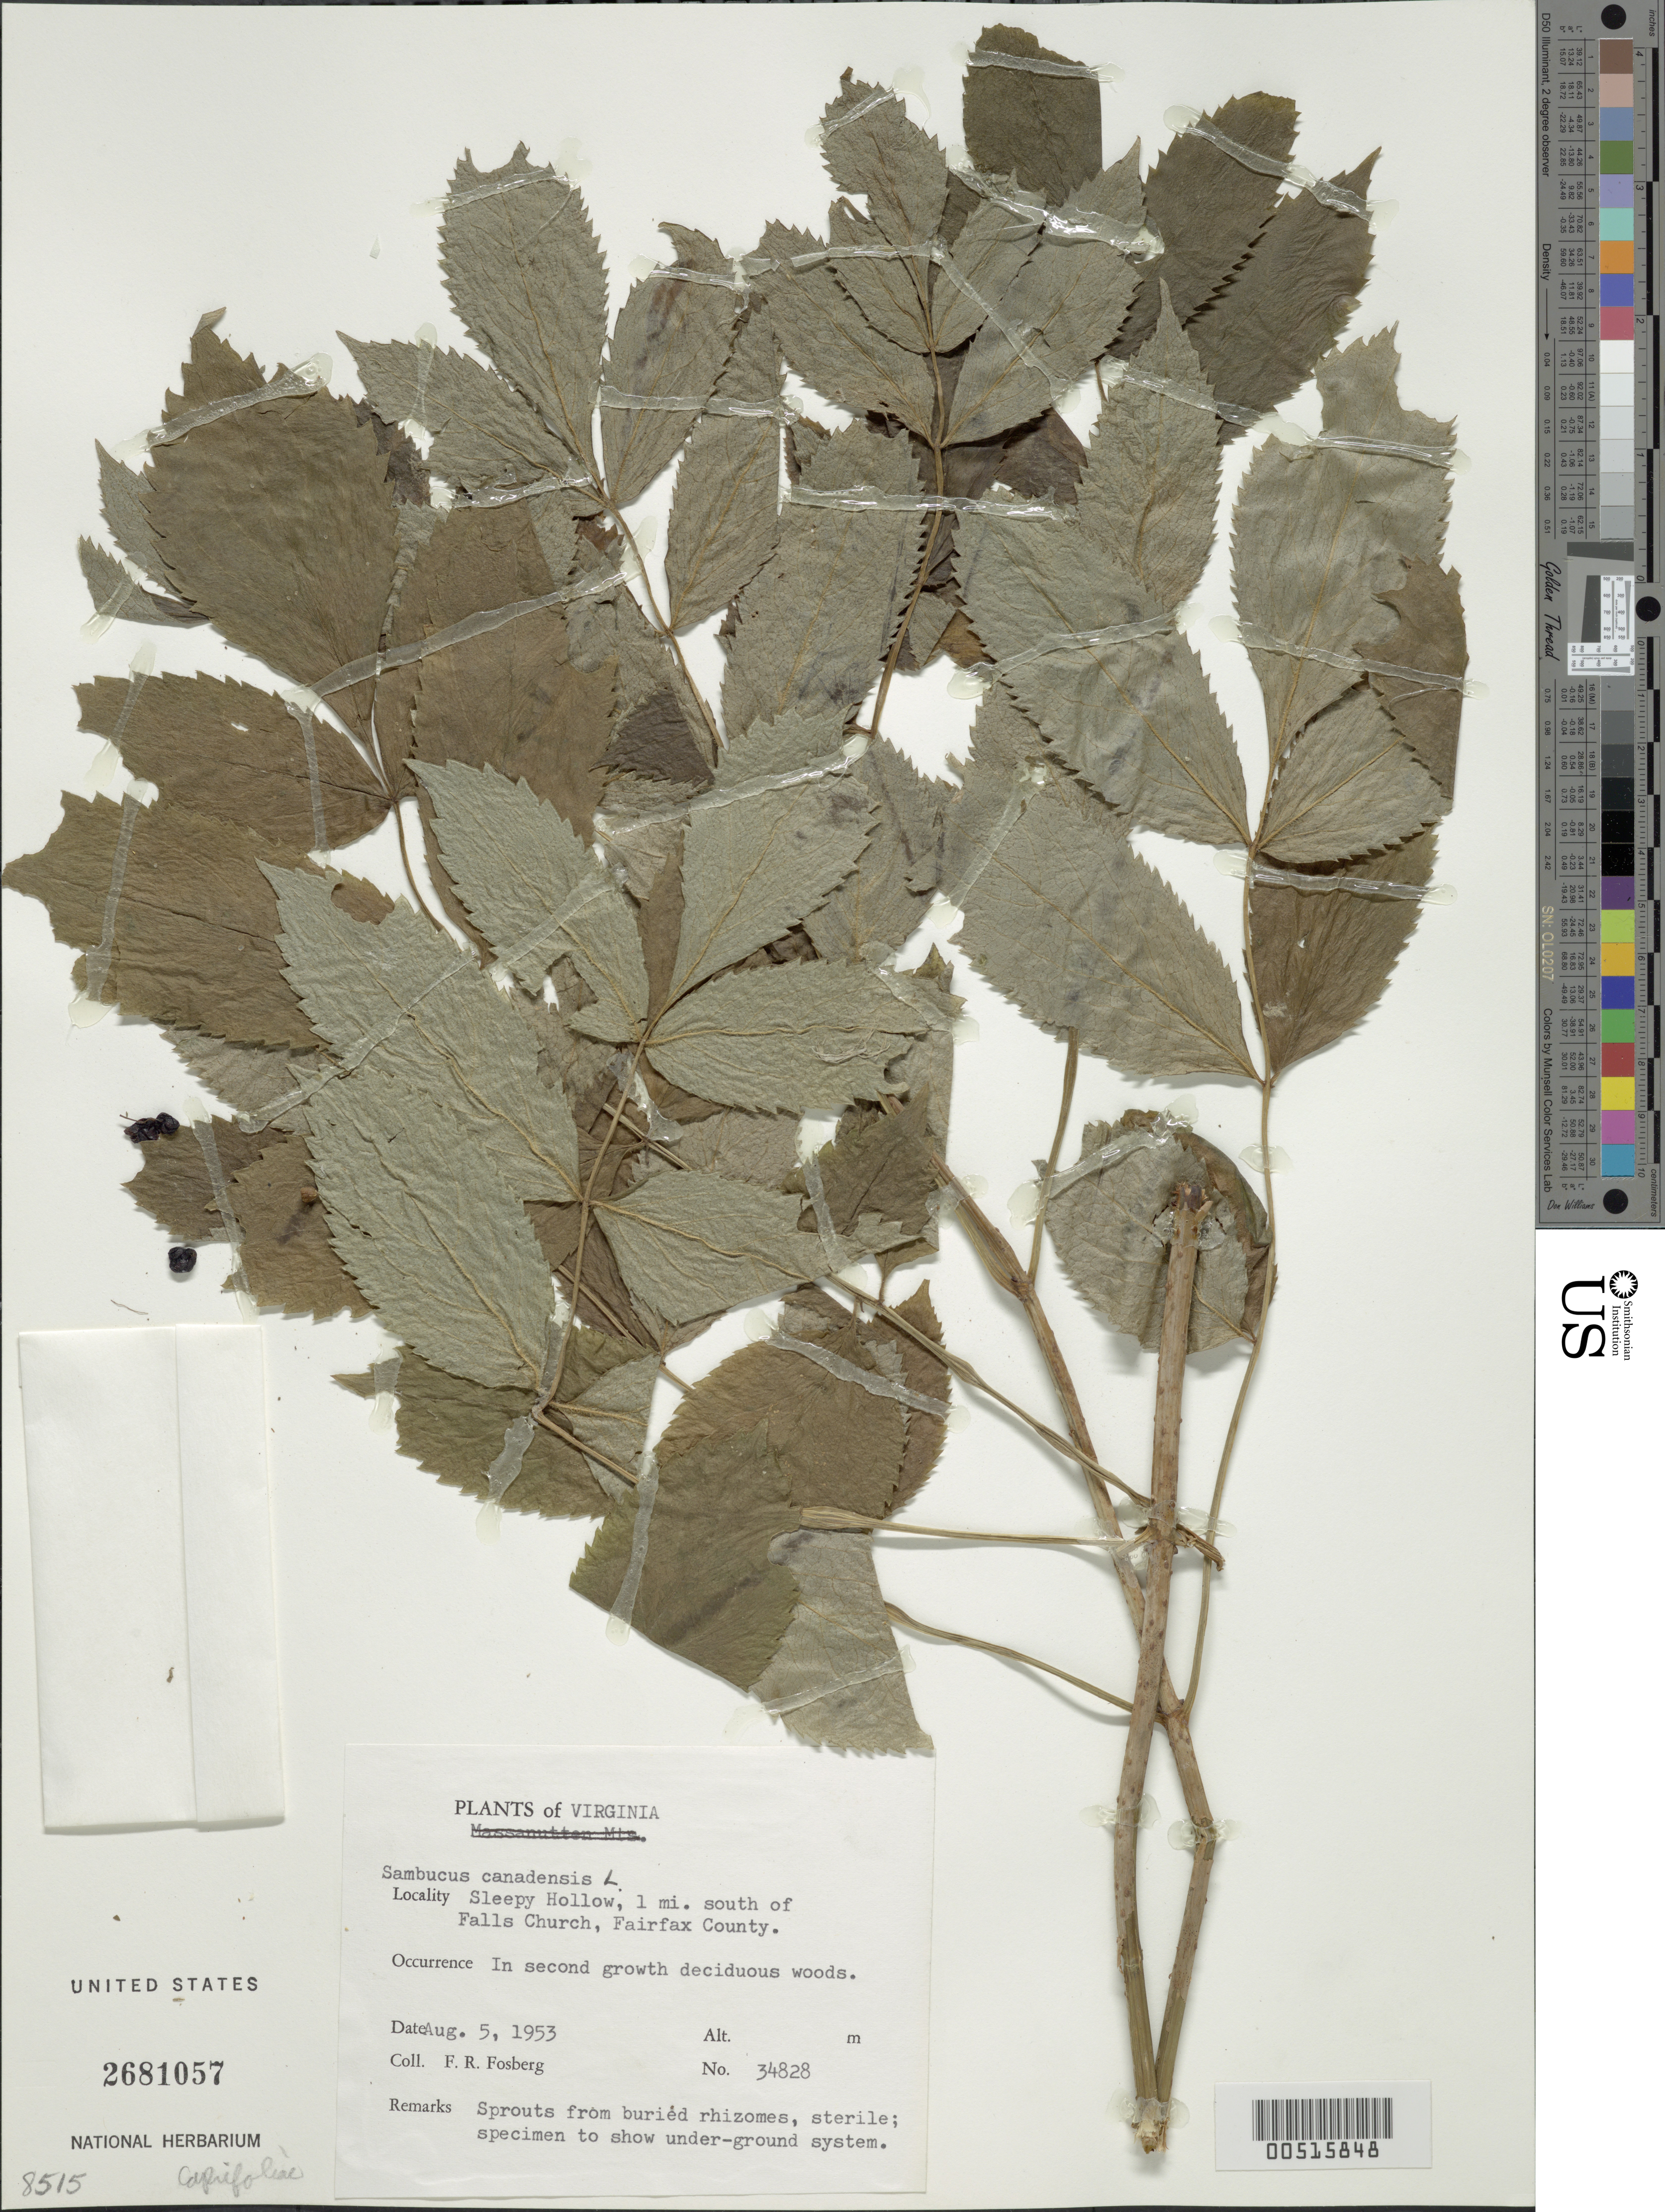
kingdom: Plantae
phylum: Tracheophyta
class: Magnoliopsida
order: Dipsacales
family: Viburnaceae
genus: Sambucus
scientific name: Sambucus canadensis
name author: L.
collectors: F. R. Fosberg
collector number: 34828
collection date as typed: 05 Aug 1953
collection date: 1953-08-05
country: United States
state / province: Virginia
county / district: Fairfax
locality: Sleepy Hollow, 1 mi. S of Falls Church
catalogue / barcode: US 2681057